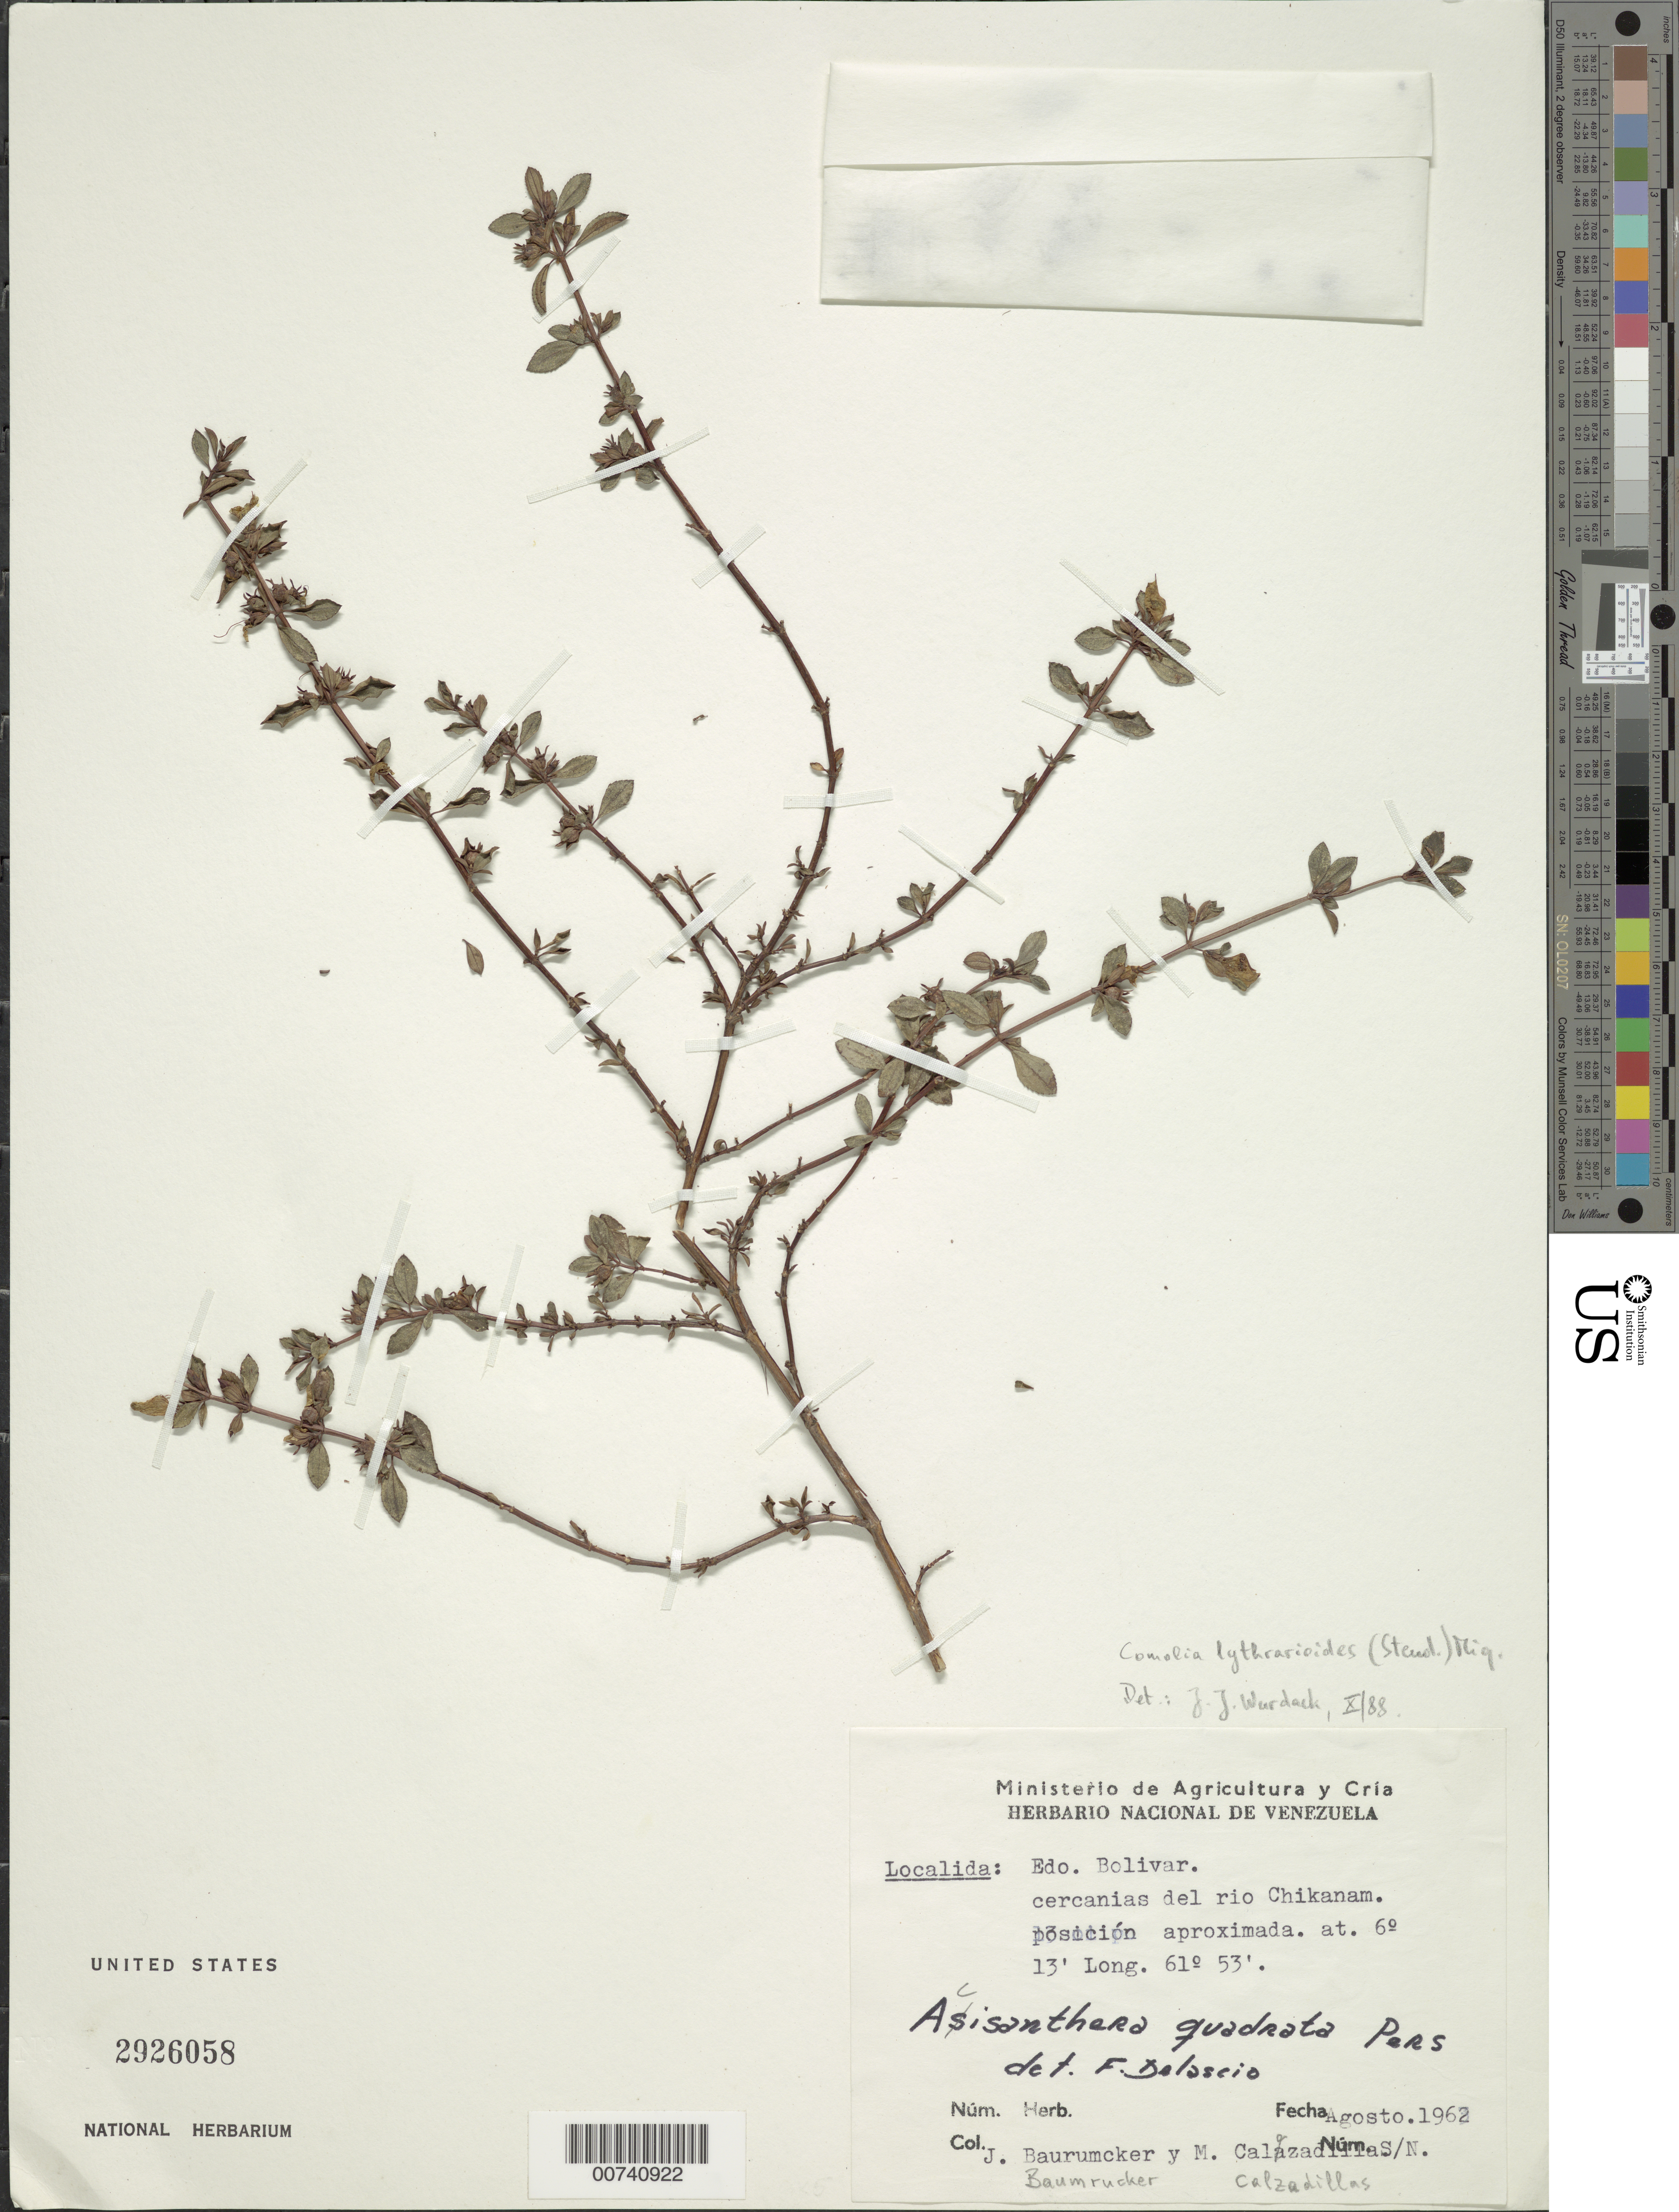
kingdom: Plantae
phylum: Tracheophyta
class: Magnoliopsida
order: Myrtales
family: Melastomataceae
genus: Comolia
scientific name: Comolia lythrarioides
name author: (Steud.) Naudin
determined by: Nunes da Silva, Diego, (RB), Jardim Botanico do Rio de Janeiro - Herbario (BRAZIL)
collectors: J. Baumrucker & M. Calzadillas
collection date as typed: Aug-62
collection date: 1962-08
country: Venezuela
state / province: Bolívar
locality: Río Chikanam, cercanias del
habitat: Near river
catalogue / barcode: US 2926058